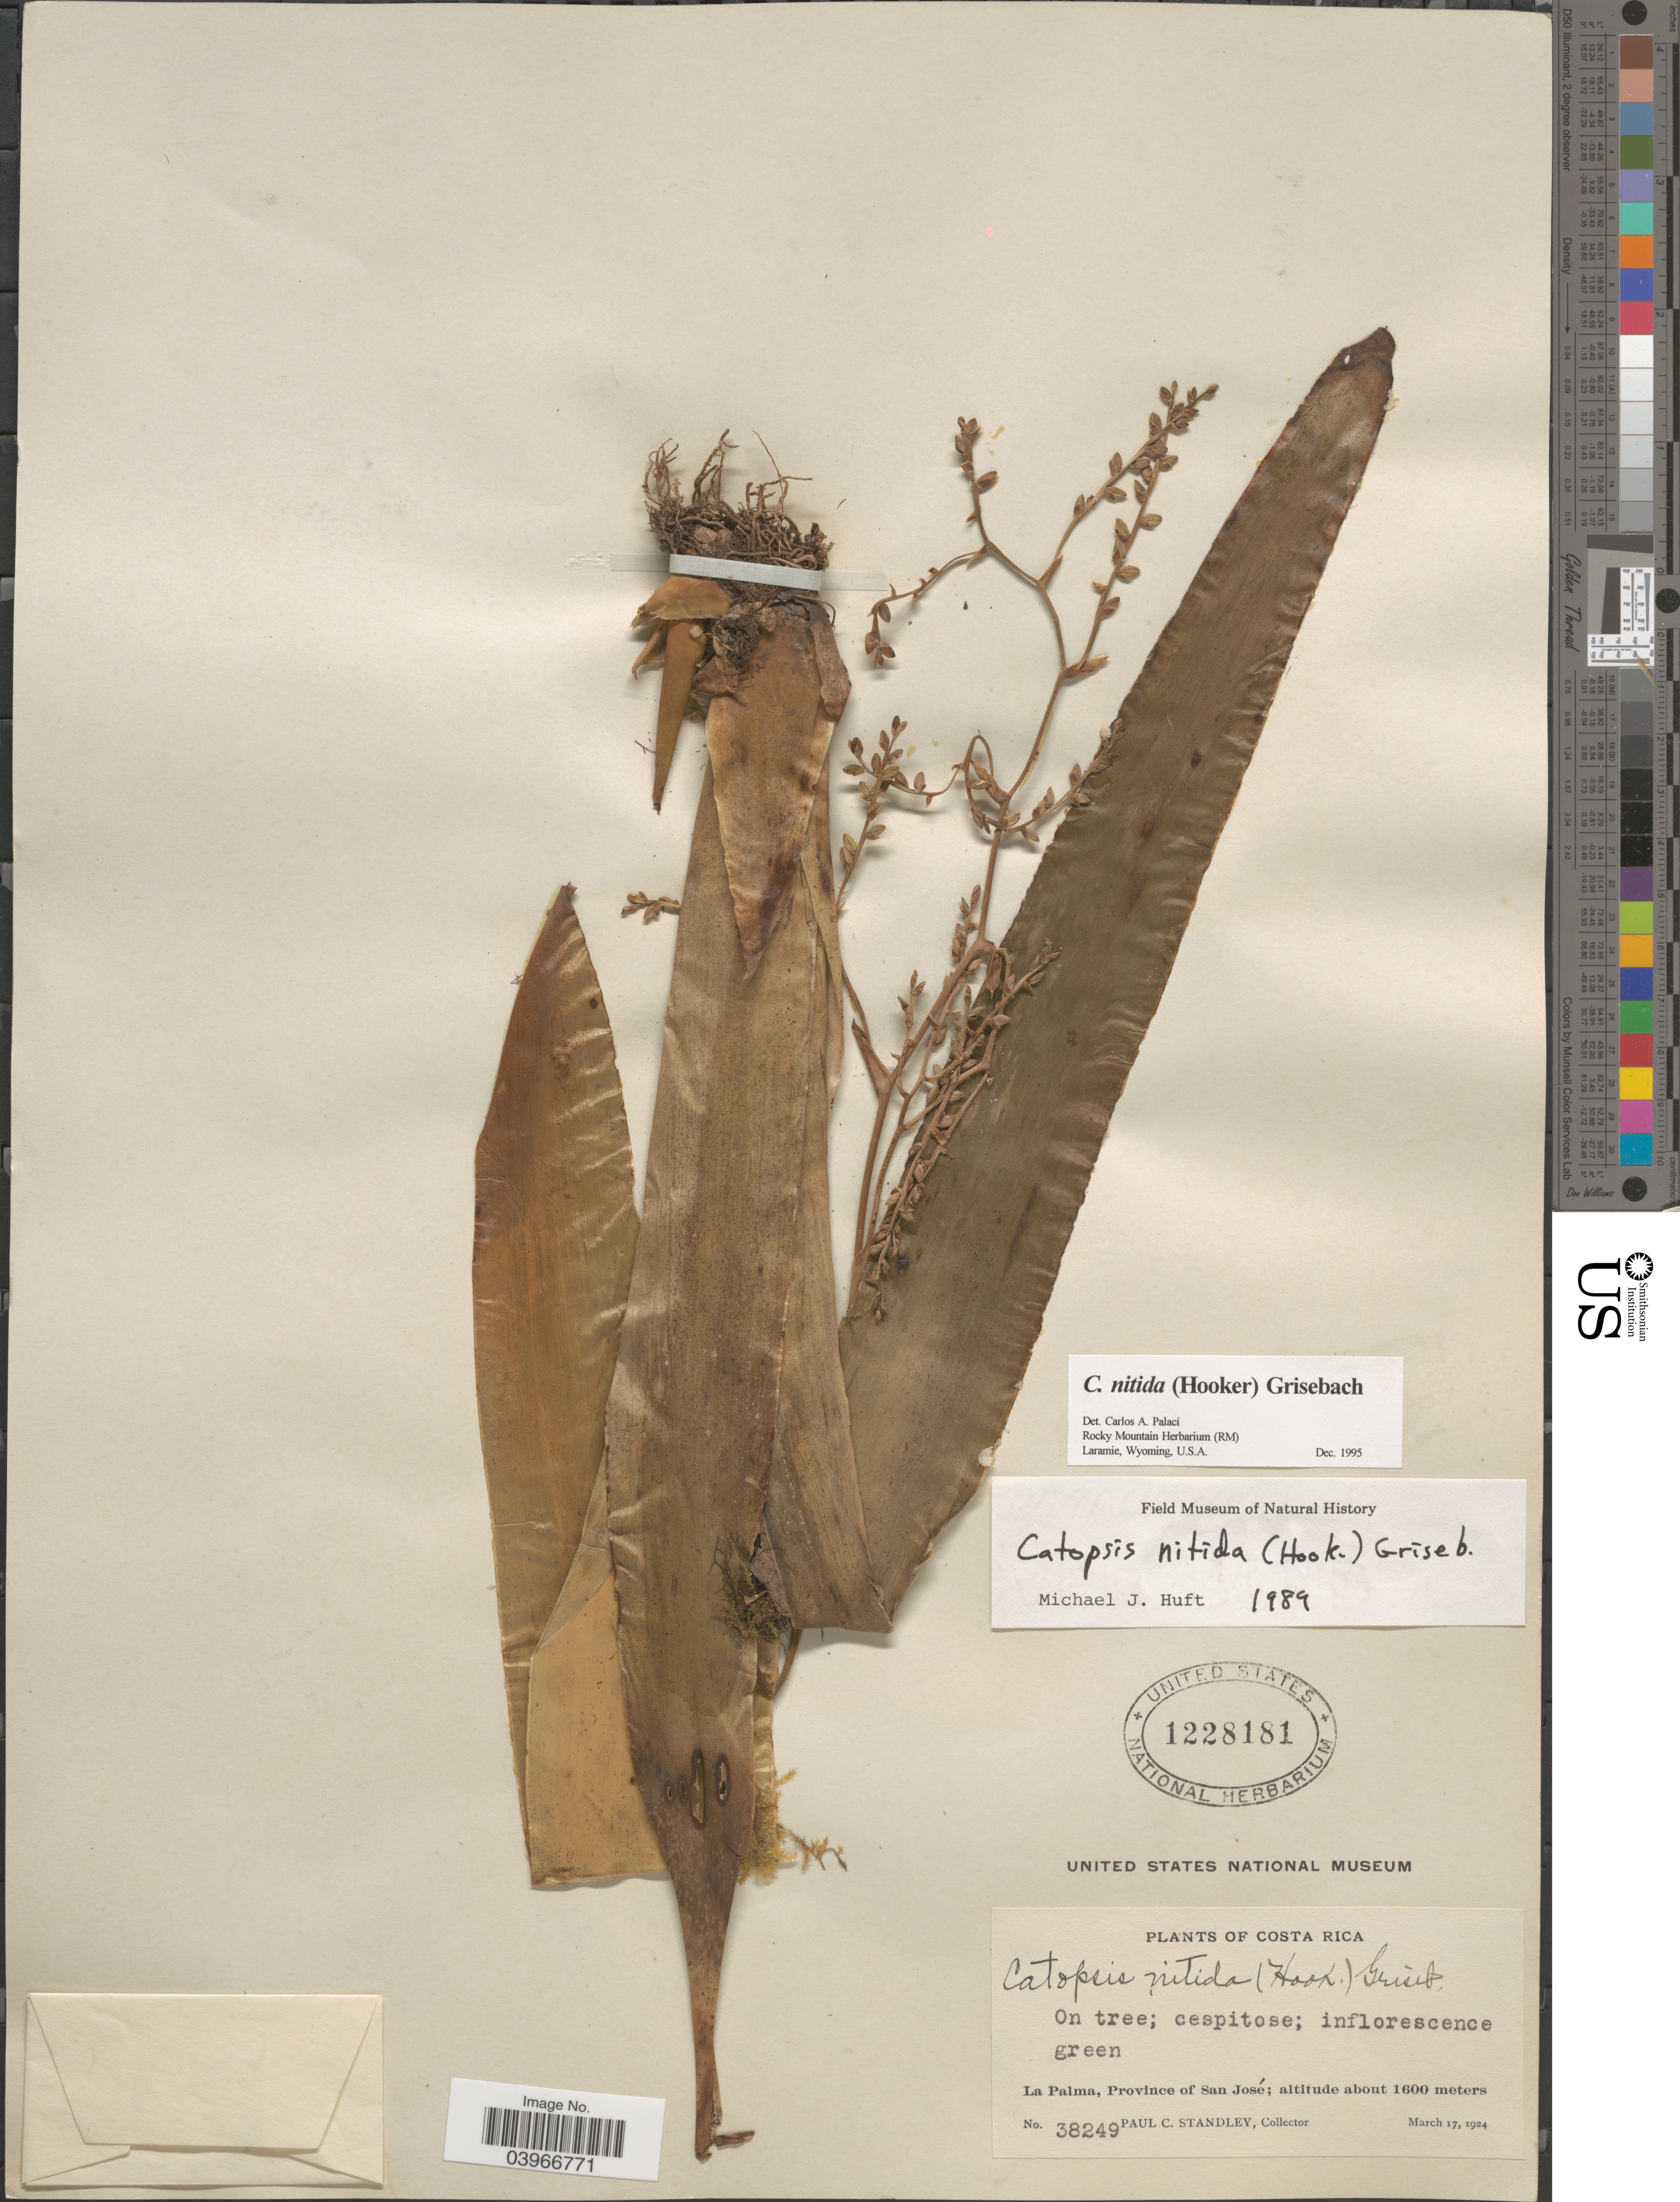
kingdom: Plantae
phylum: Tracheophyta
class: Liliopsida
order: Poales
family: Bromeliaceae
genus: Catopsis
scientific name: Catopsis nitida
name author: (Hook.) Griseb.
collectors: P. C. Standley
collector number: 38249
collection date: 1924-03-17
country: Costa Rica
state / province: San José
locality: La Palma.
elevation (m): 1600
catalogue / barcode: US 1228181